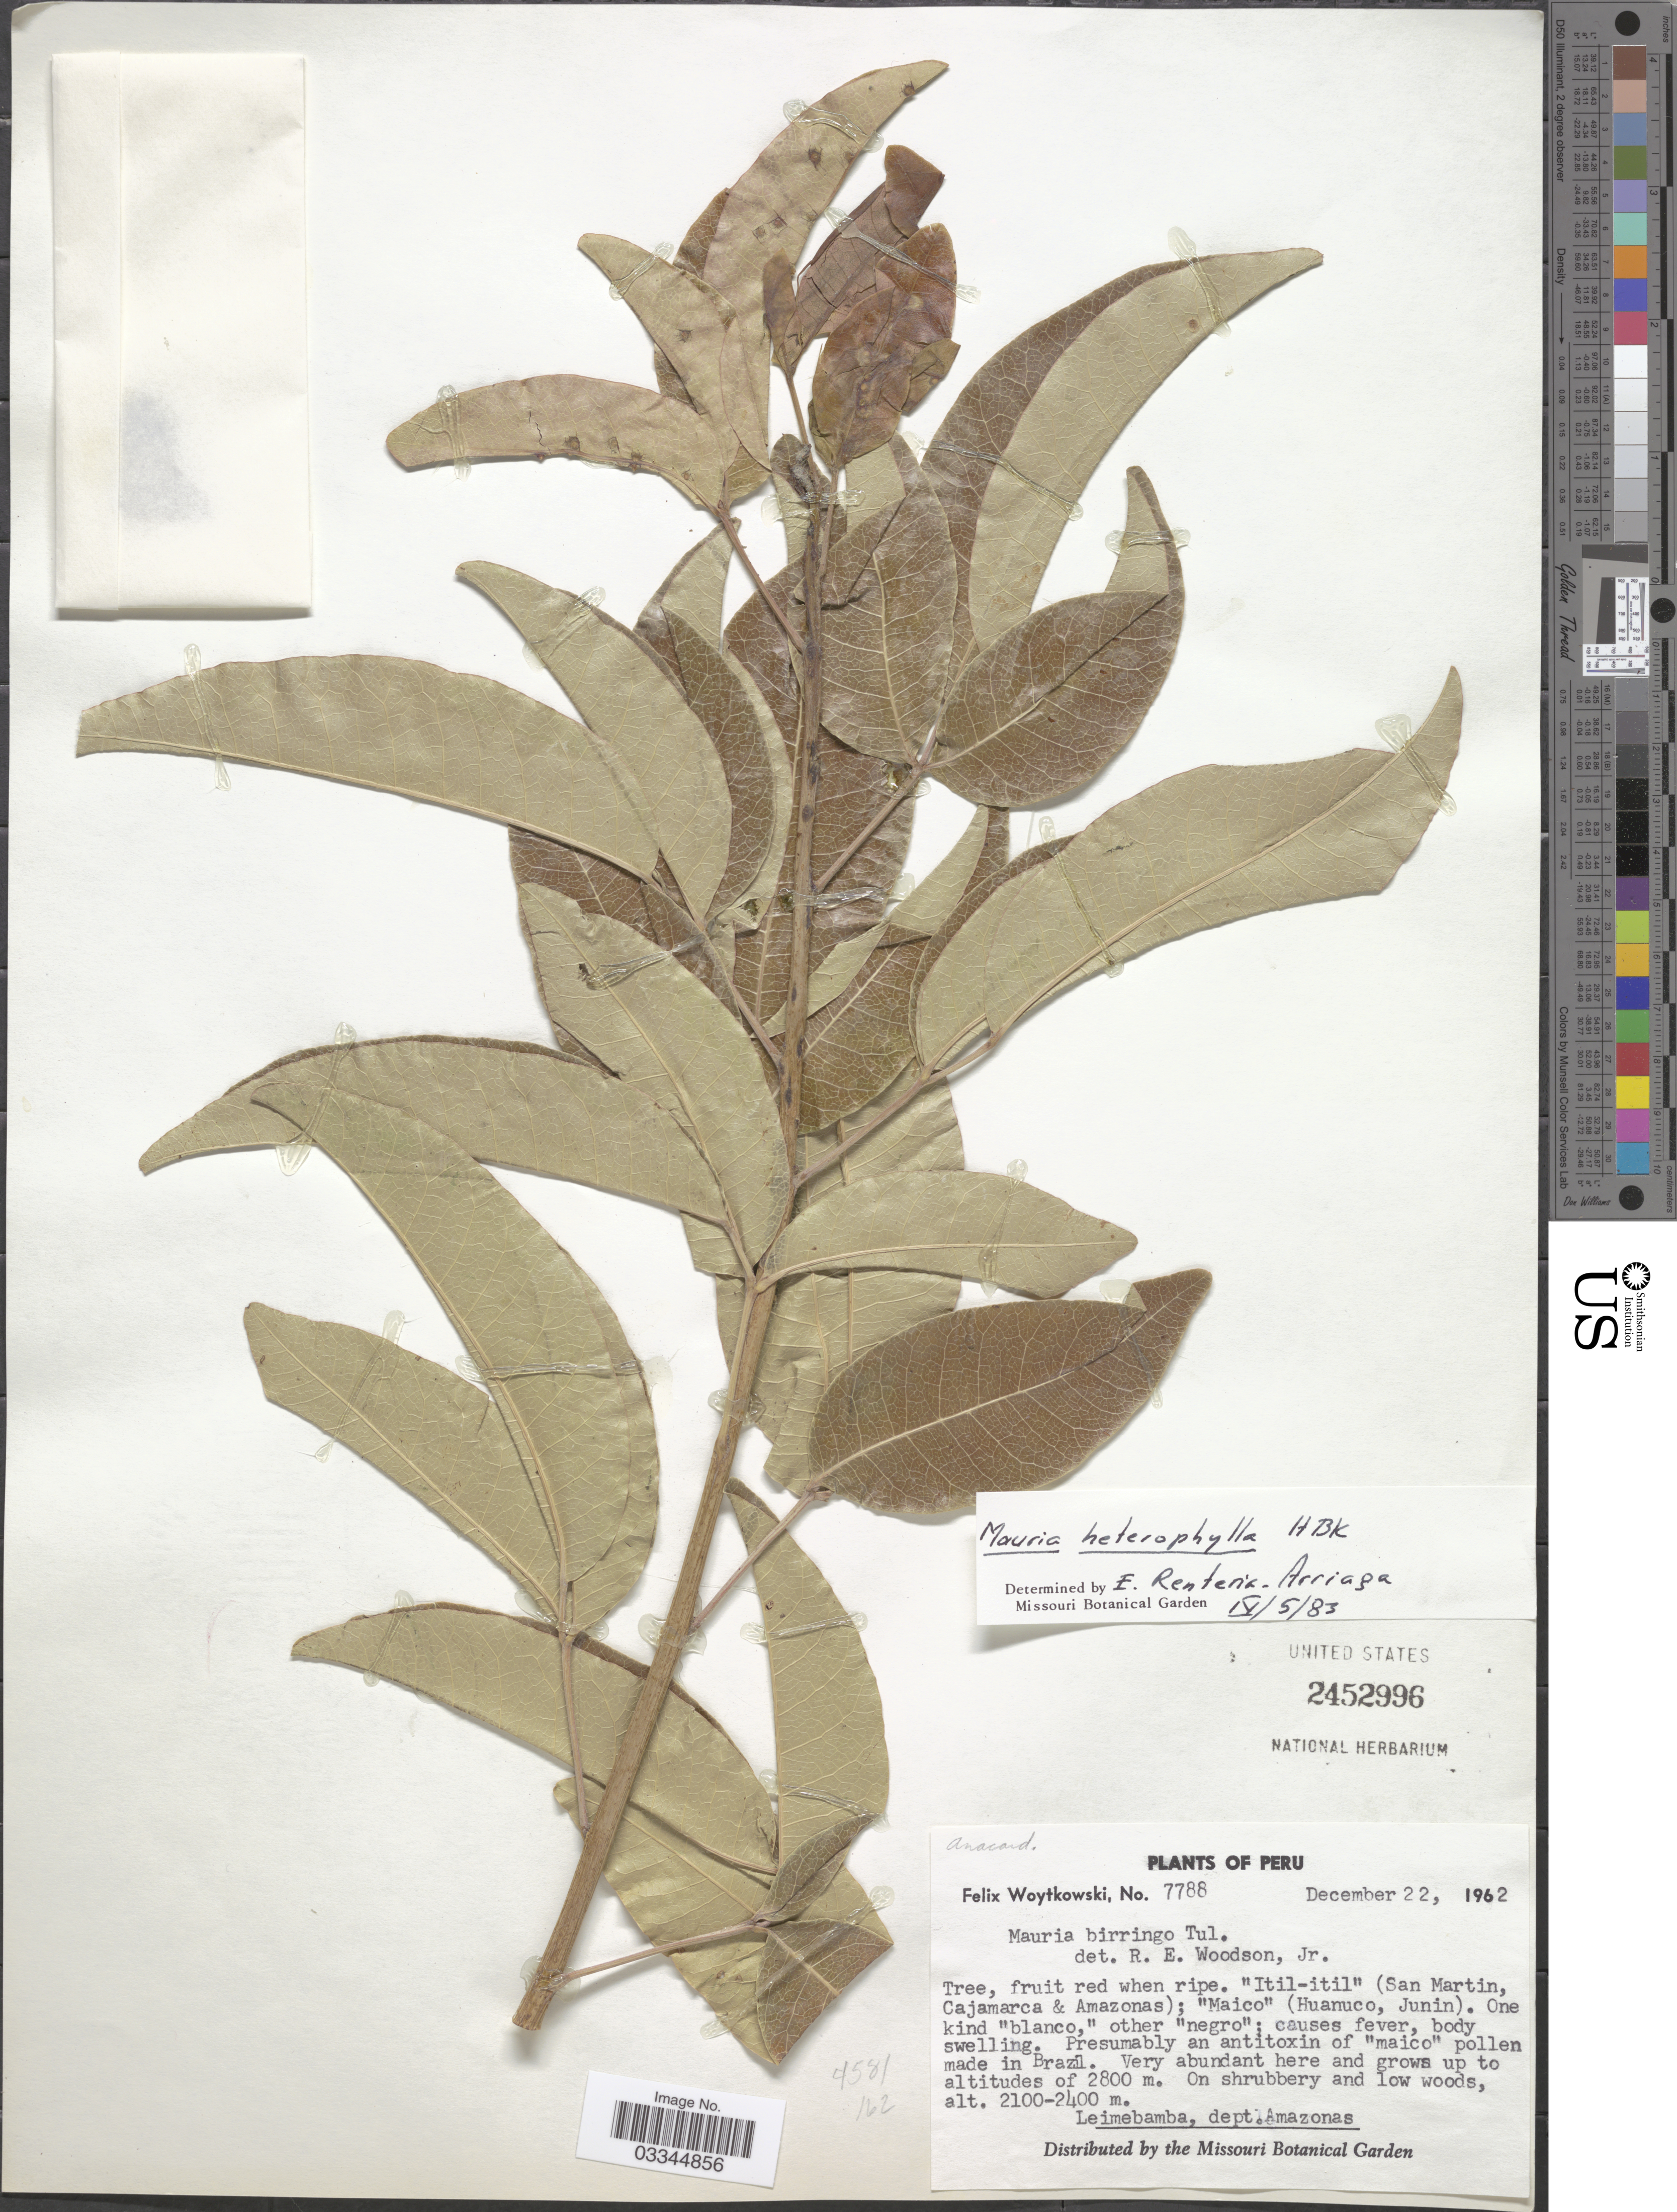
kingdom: Plantae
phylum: Tracheophyta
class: Magnoliopsida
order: Sapindales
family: Anacardiaceae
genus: Mauria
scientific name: Mauria heterophylla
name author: Kunth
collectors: F. Woytkowski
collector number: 7788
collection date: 1962-12-22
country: Peru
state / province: Amazonas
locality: Leimebamba, dept. Amazonas.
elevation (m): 2100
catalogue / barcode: US 2452996